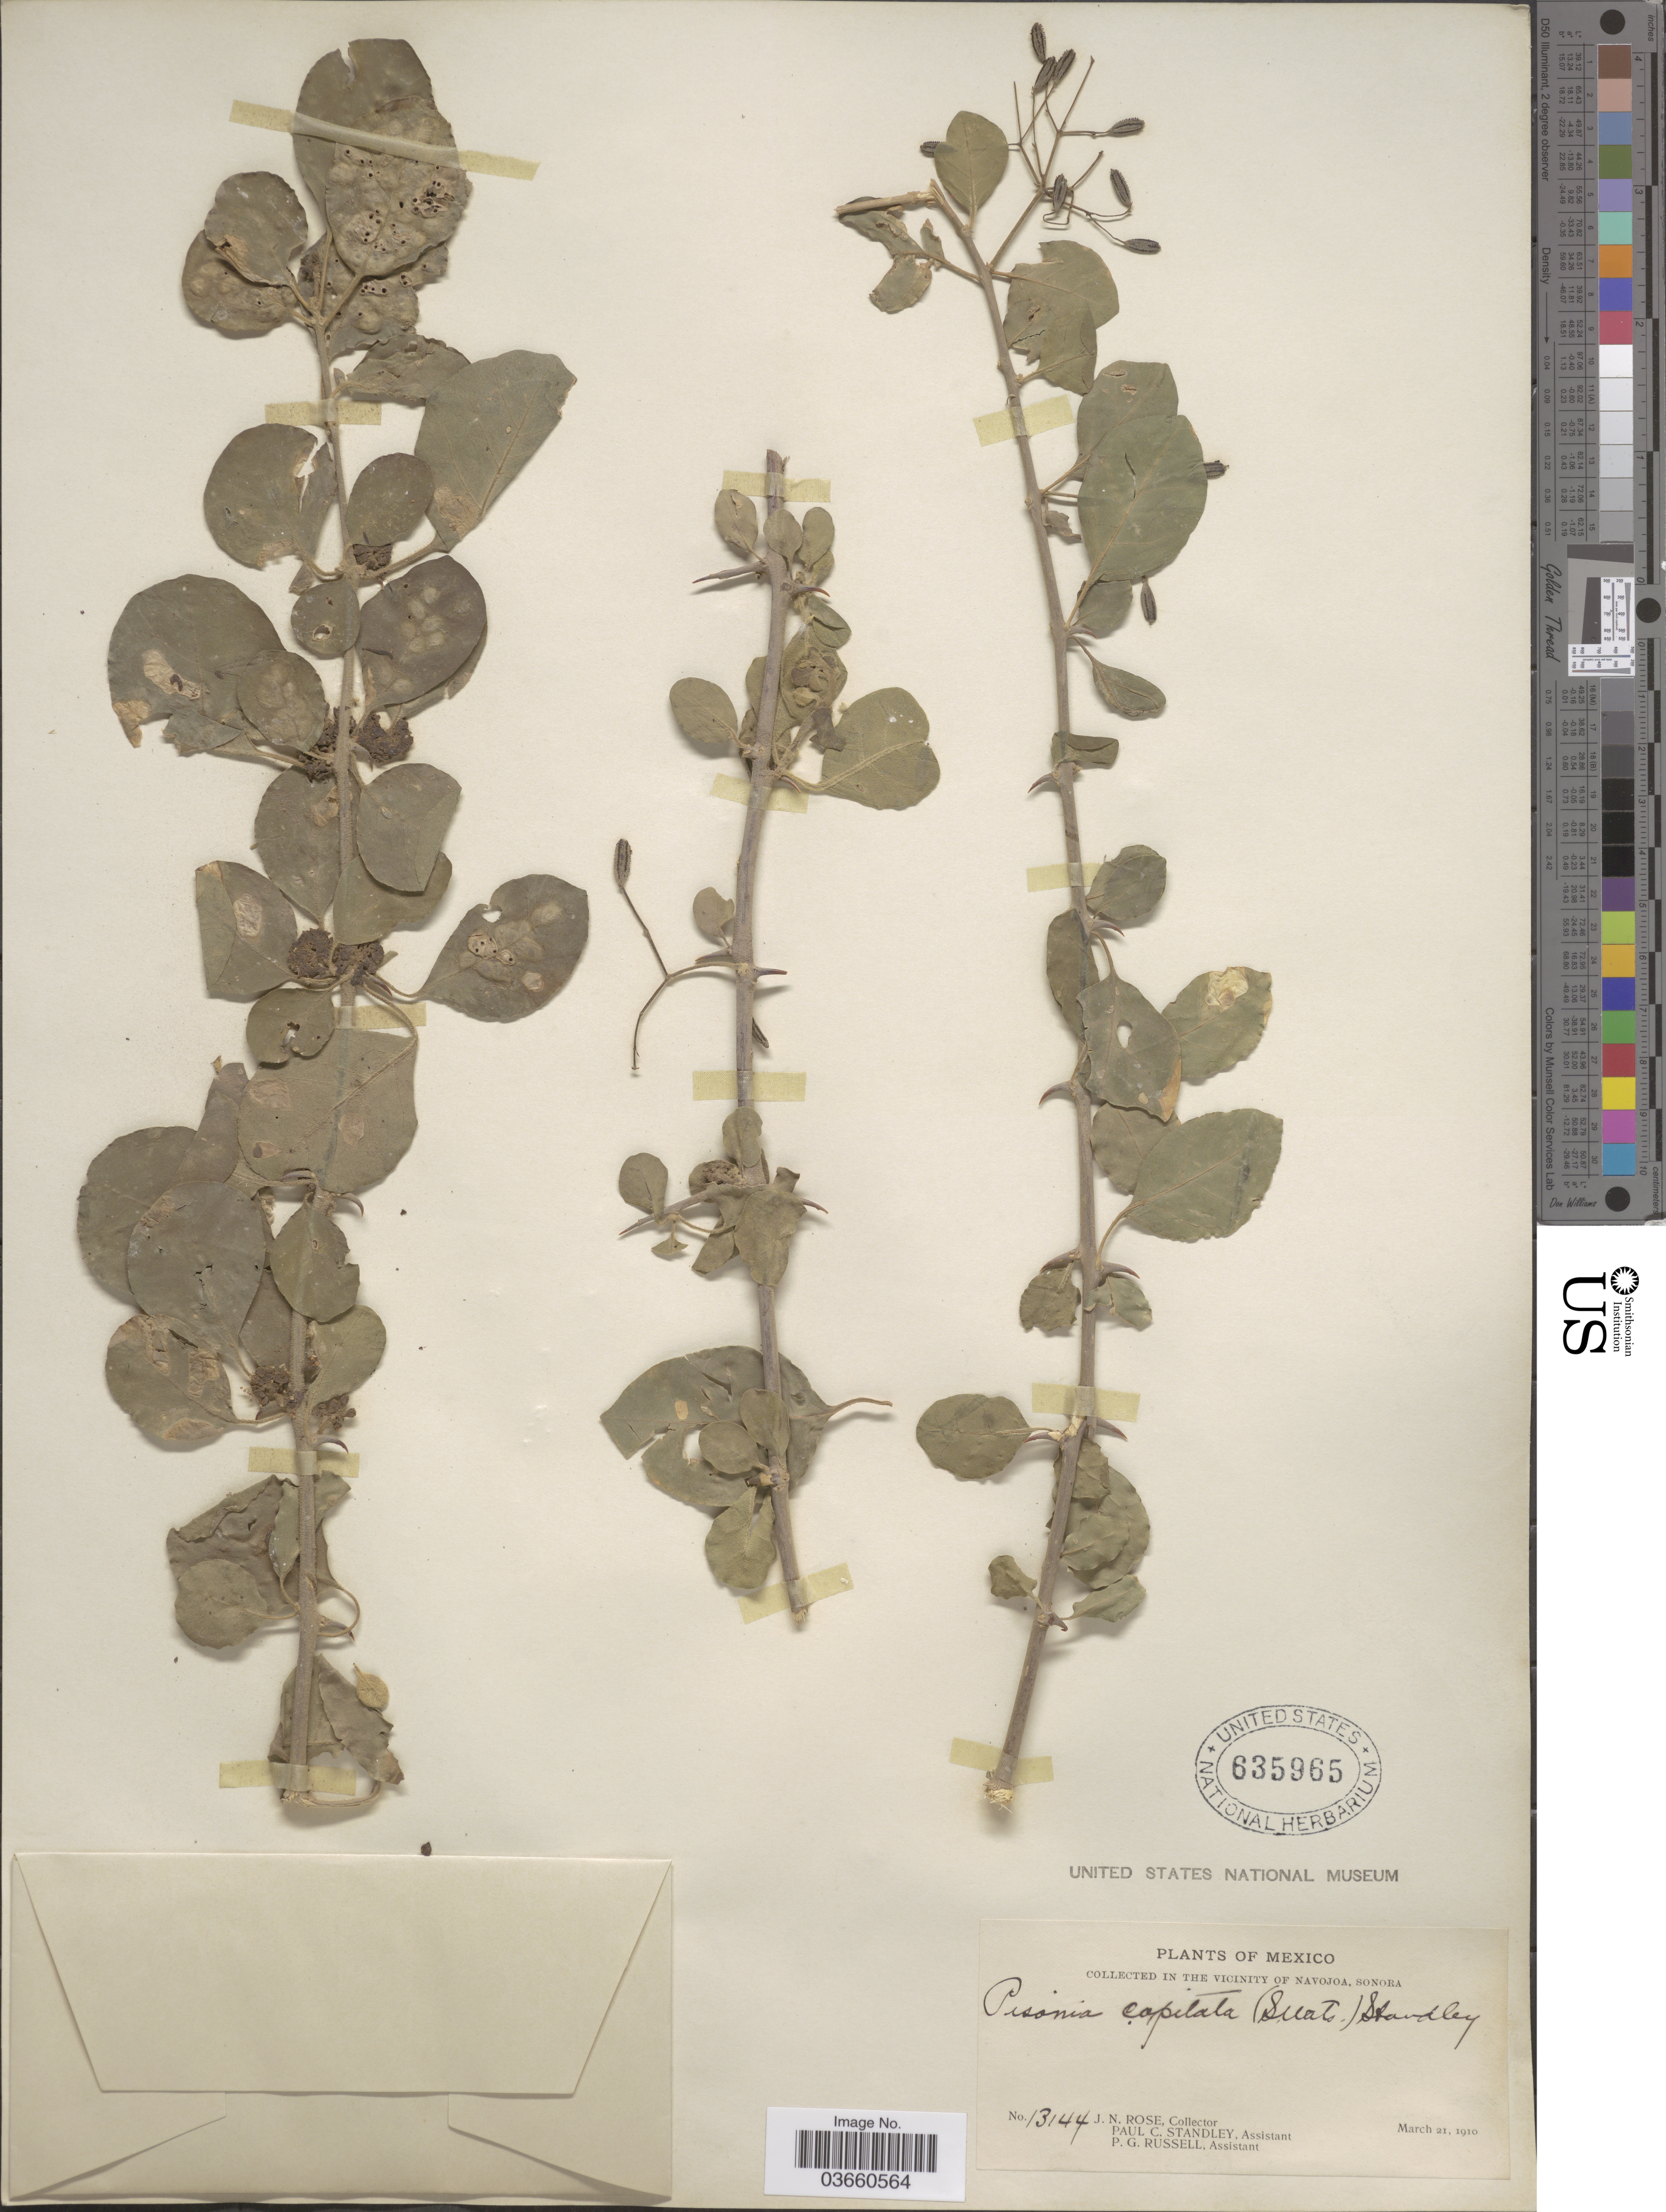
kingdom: Plantae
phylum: Tracheophyta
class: Magnoliopsida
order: Caryophyllales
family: Nyctaginaceae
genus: Pisonia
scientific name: Pisonia capitata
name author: (S. Watson) Standl.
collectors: J. N. Rose, P. C. Standley & P. G. Russell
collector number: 13144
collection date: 1910-03-21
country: Mexico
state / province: Sonora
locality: The vicinity of Navojoa.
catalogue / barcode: US 635965